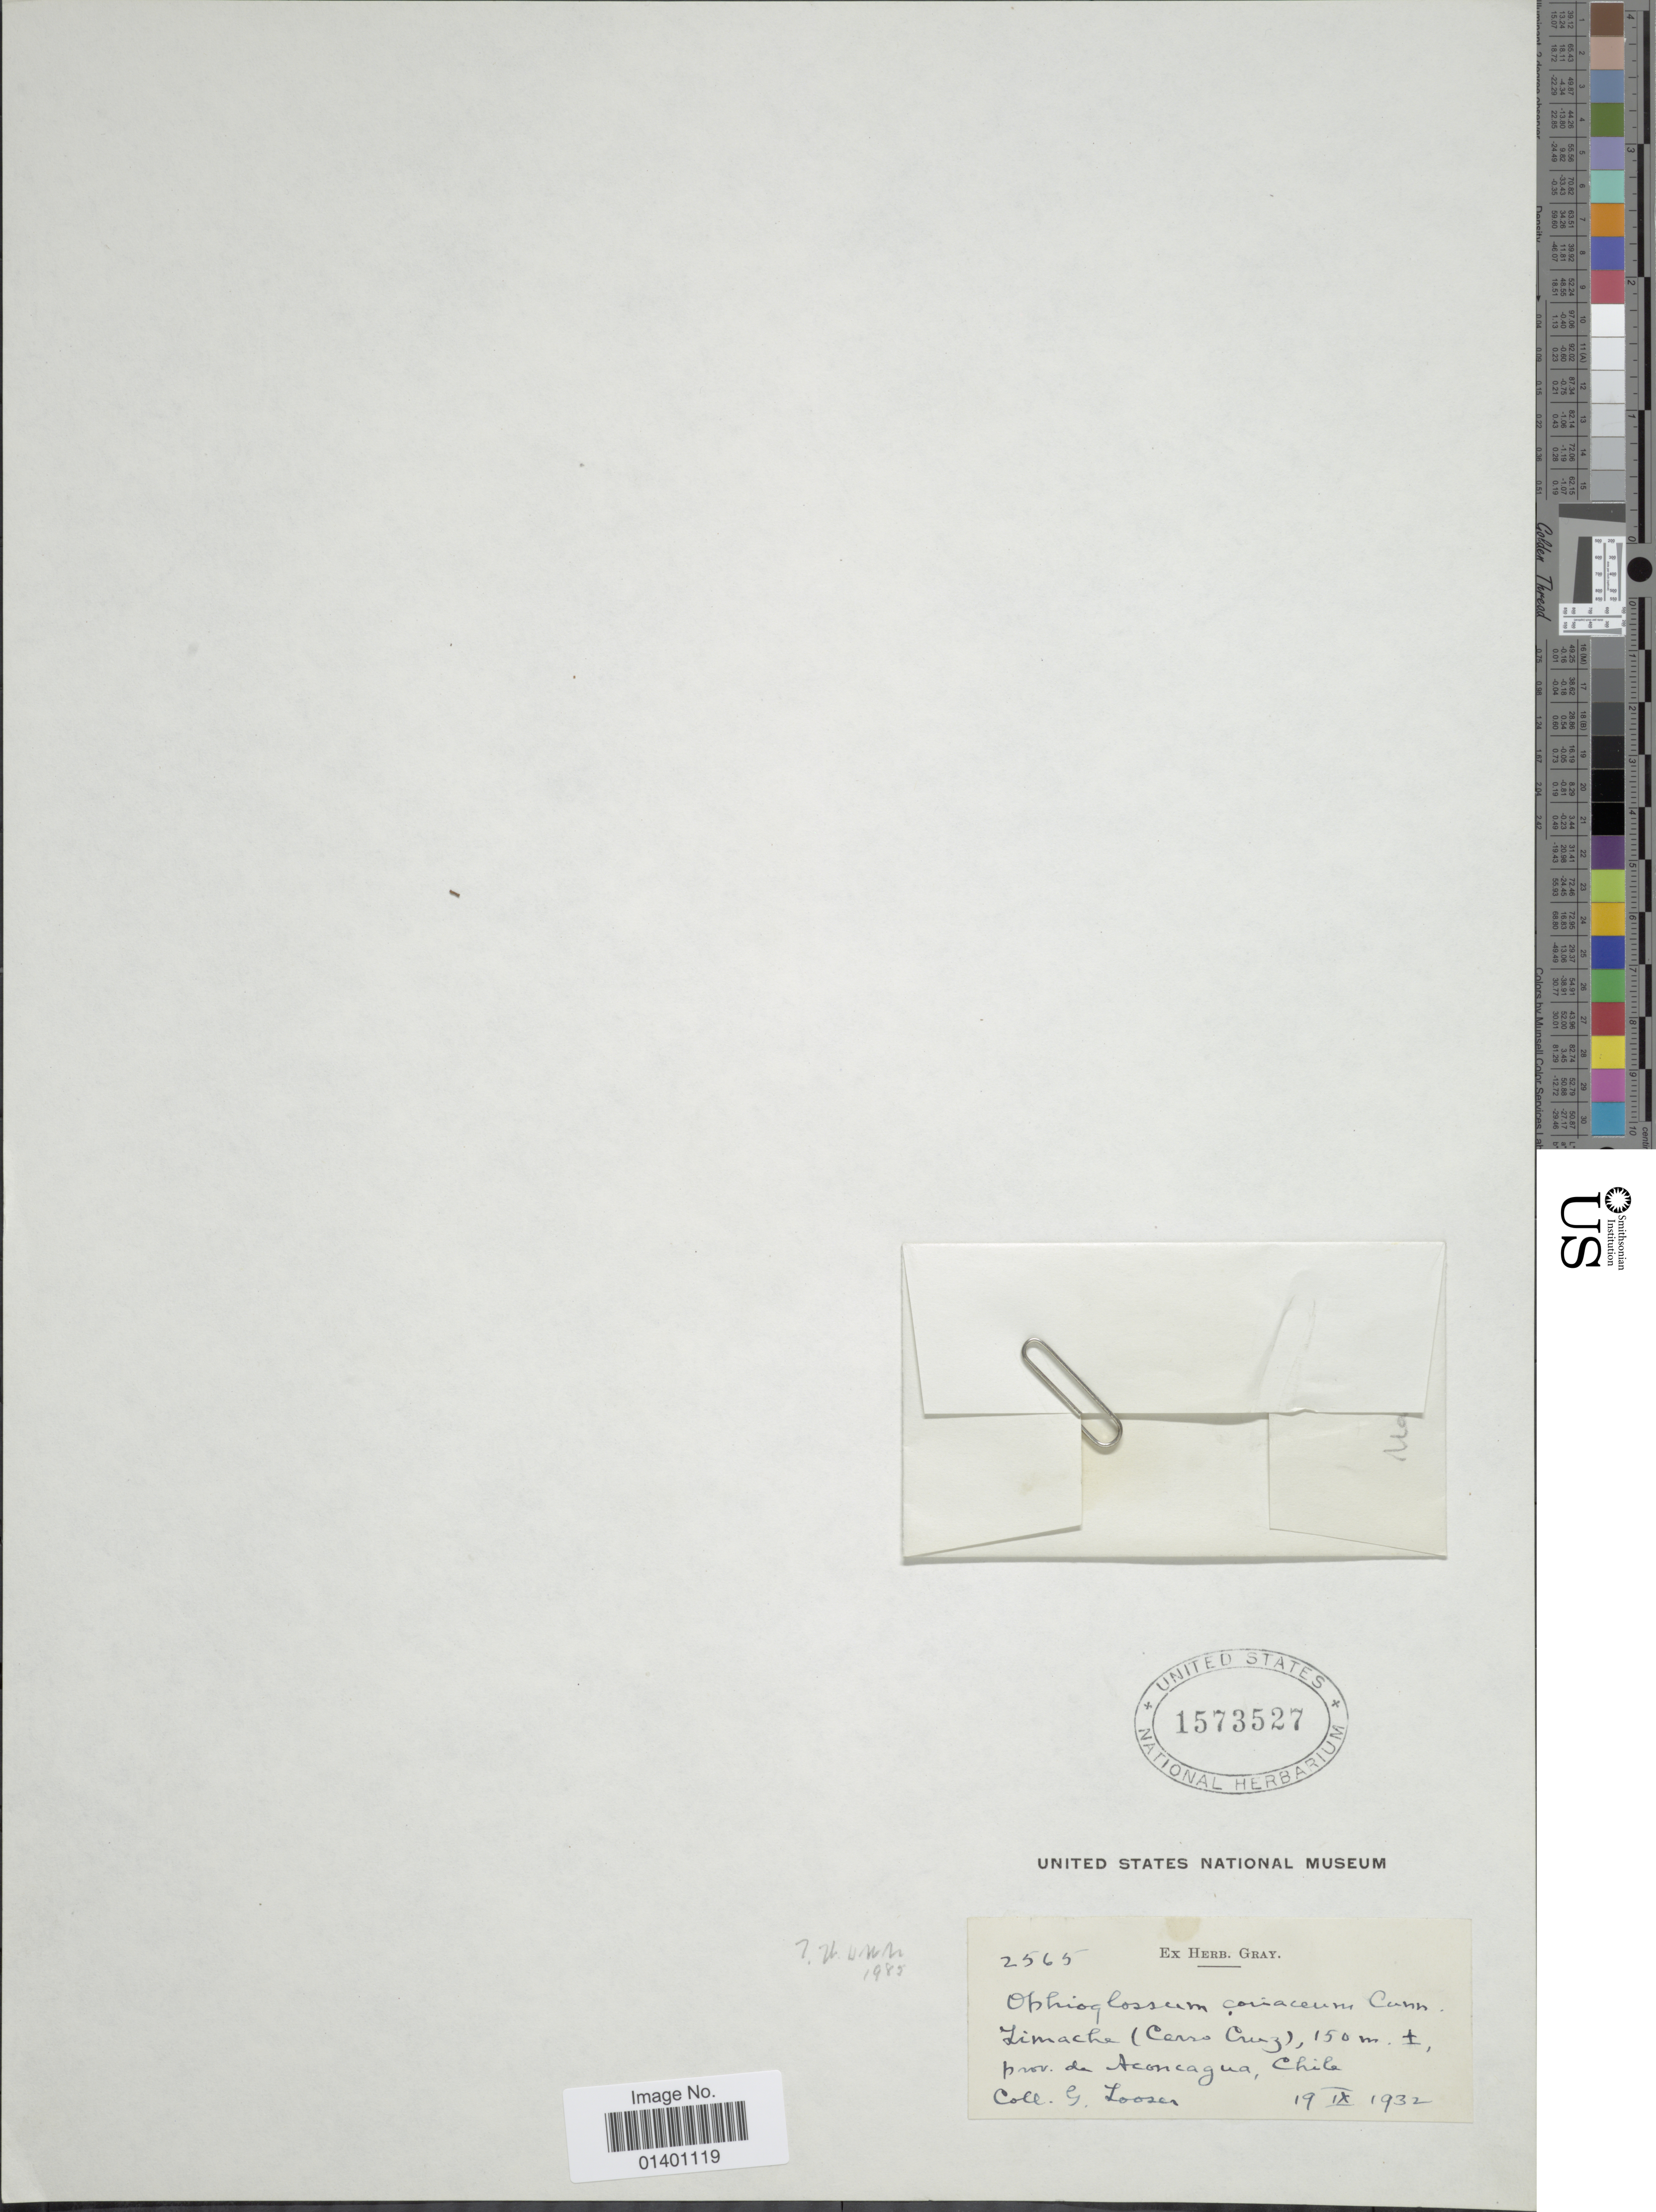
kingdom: Plantae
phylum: Tracheophyta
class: Polypodiopsida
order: Ophioglossales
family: Ophioglossaceae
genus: Ophioglossum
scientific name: Ophioglossum coriaceum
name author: A. Cunn.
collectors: G. Looser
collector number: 2565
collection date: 1932-09-19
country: Chile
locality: Limache (Cerro Cruz), prov. de Aconcagua.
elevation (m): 150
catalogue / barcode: US 1573527